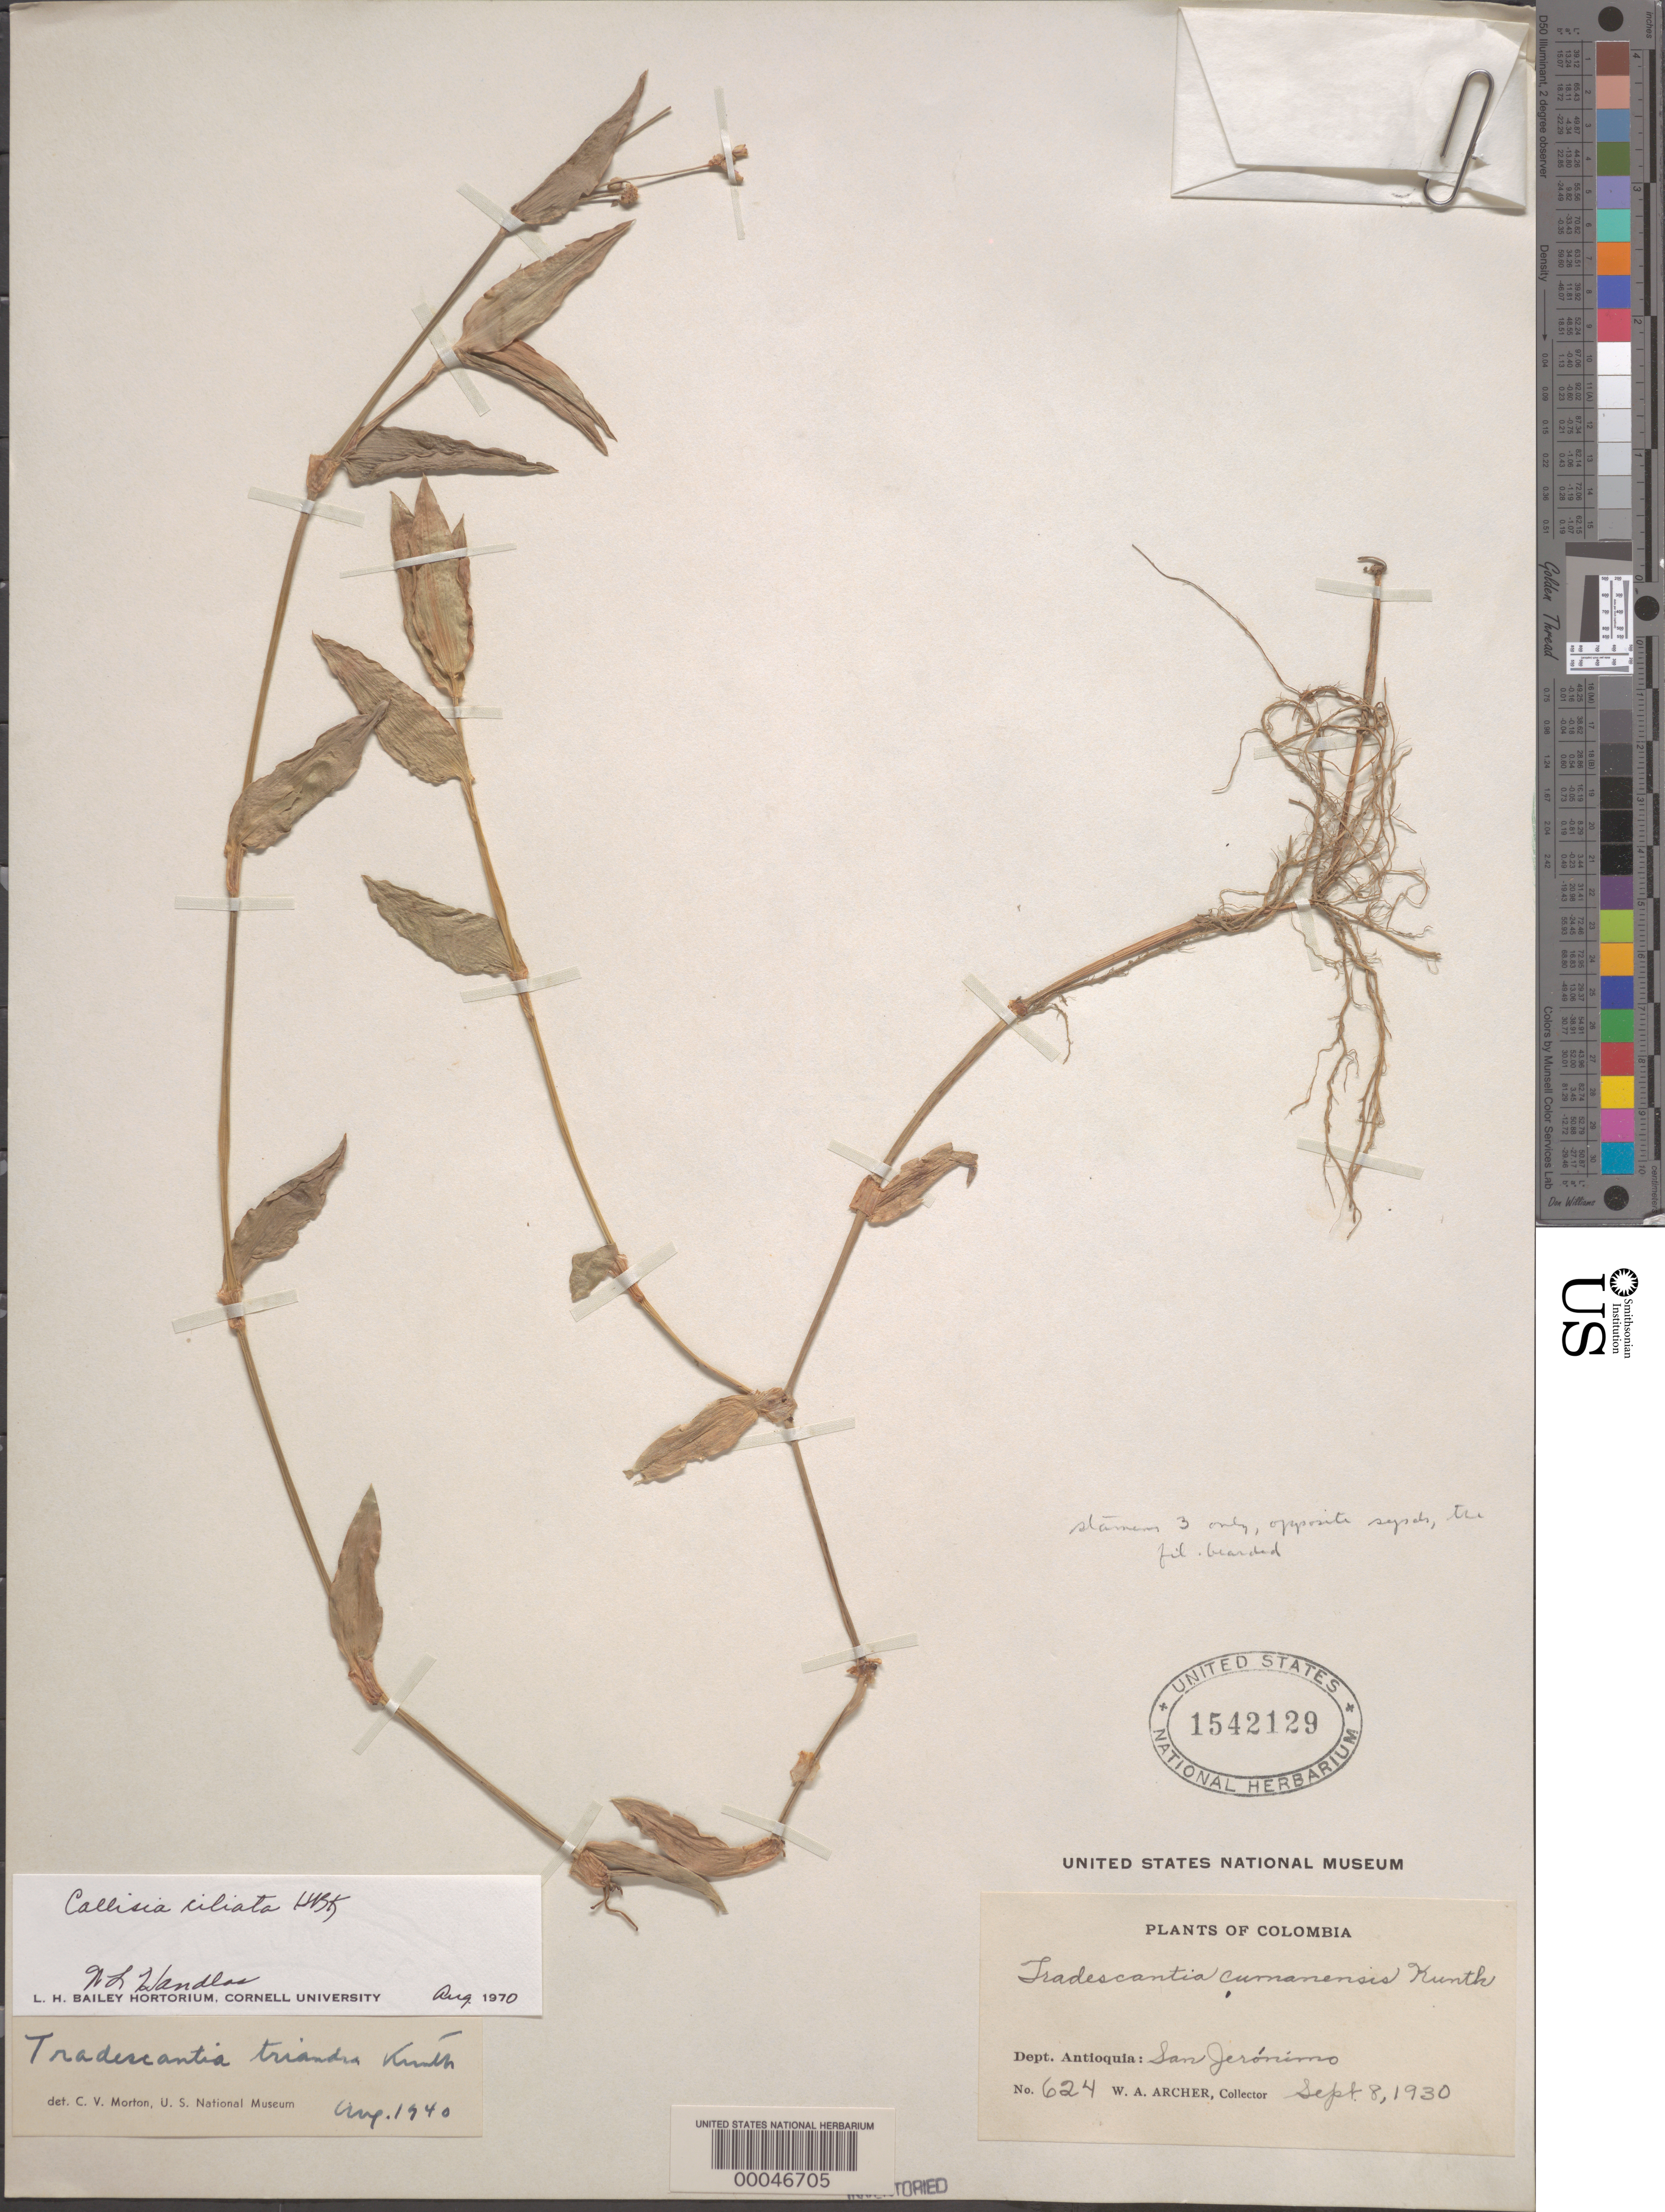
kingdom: Plantae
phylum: Tracheophyta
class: Liliopsida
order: Commelinales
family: Commelinaceae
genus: Callisia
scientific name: Callisia ciliata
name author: Kunth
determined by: Handlos, W. L.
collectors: W. A. Archer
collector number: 624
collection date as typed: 08 Sep 1930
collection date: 1930-09-08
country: Colombia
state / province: Antioquia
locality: San Jeronimo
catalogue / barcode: US 1542129